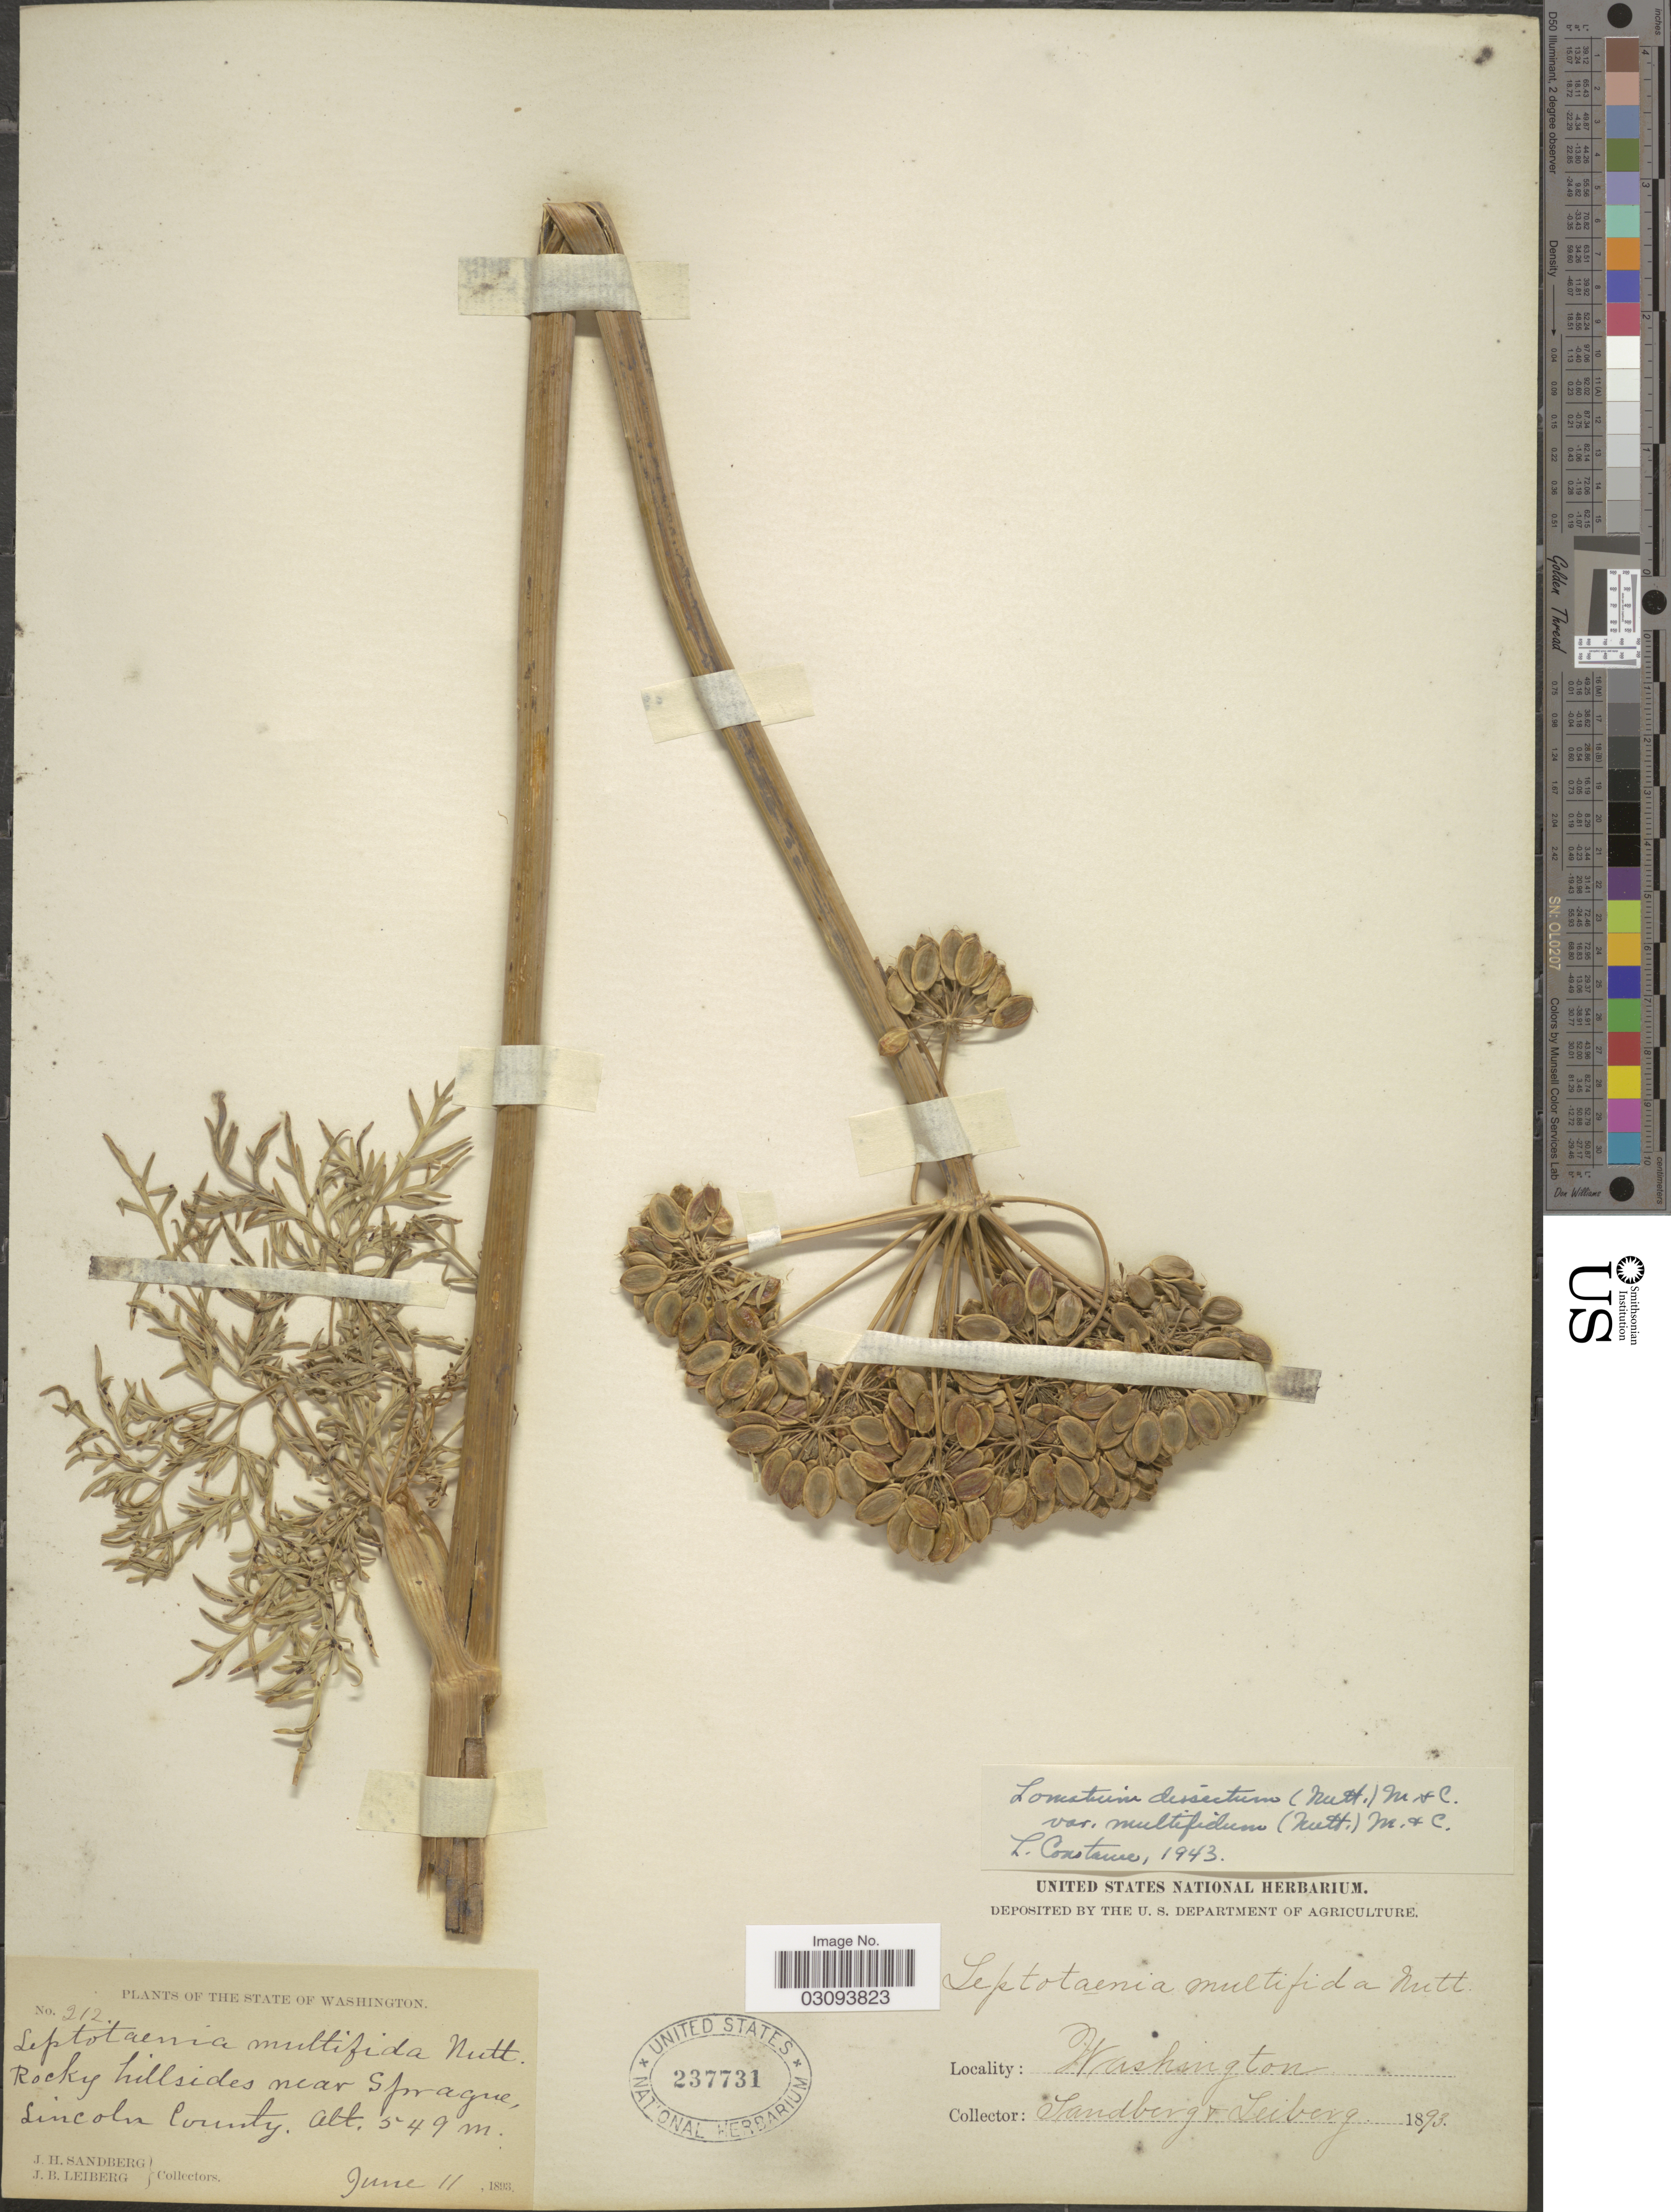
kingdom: Plantae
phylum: Tracheophyta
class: Magnoliopsida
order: Apiales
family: Apiaceae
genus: Lomatium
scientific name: Lomatium dissectum var. multifidum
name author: (Nutt.) Mathias & Constance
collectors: J. H. Sandberg & J. B. Leiberg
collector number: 212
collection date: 1893-06-11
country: United States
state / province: Washington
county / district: Lincoln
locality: Rocky hillsides near Sprague, Lincoln County.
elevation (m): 549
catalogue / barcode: US 237731